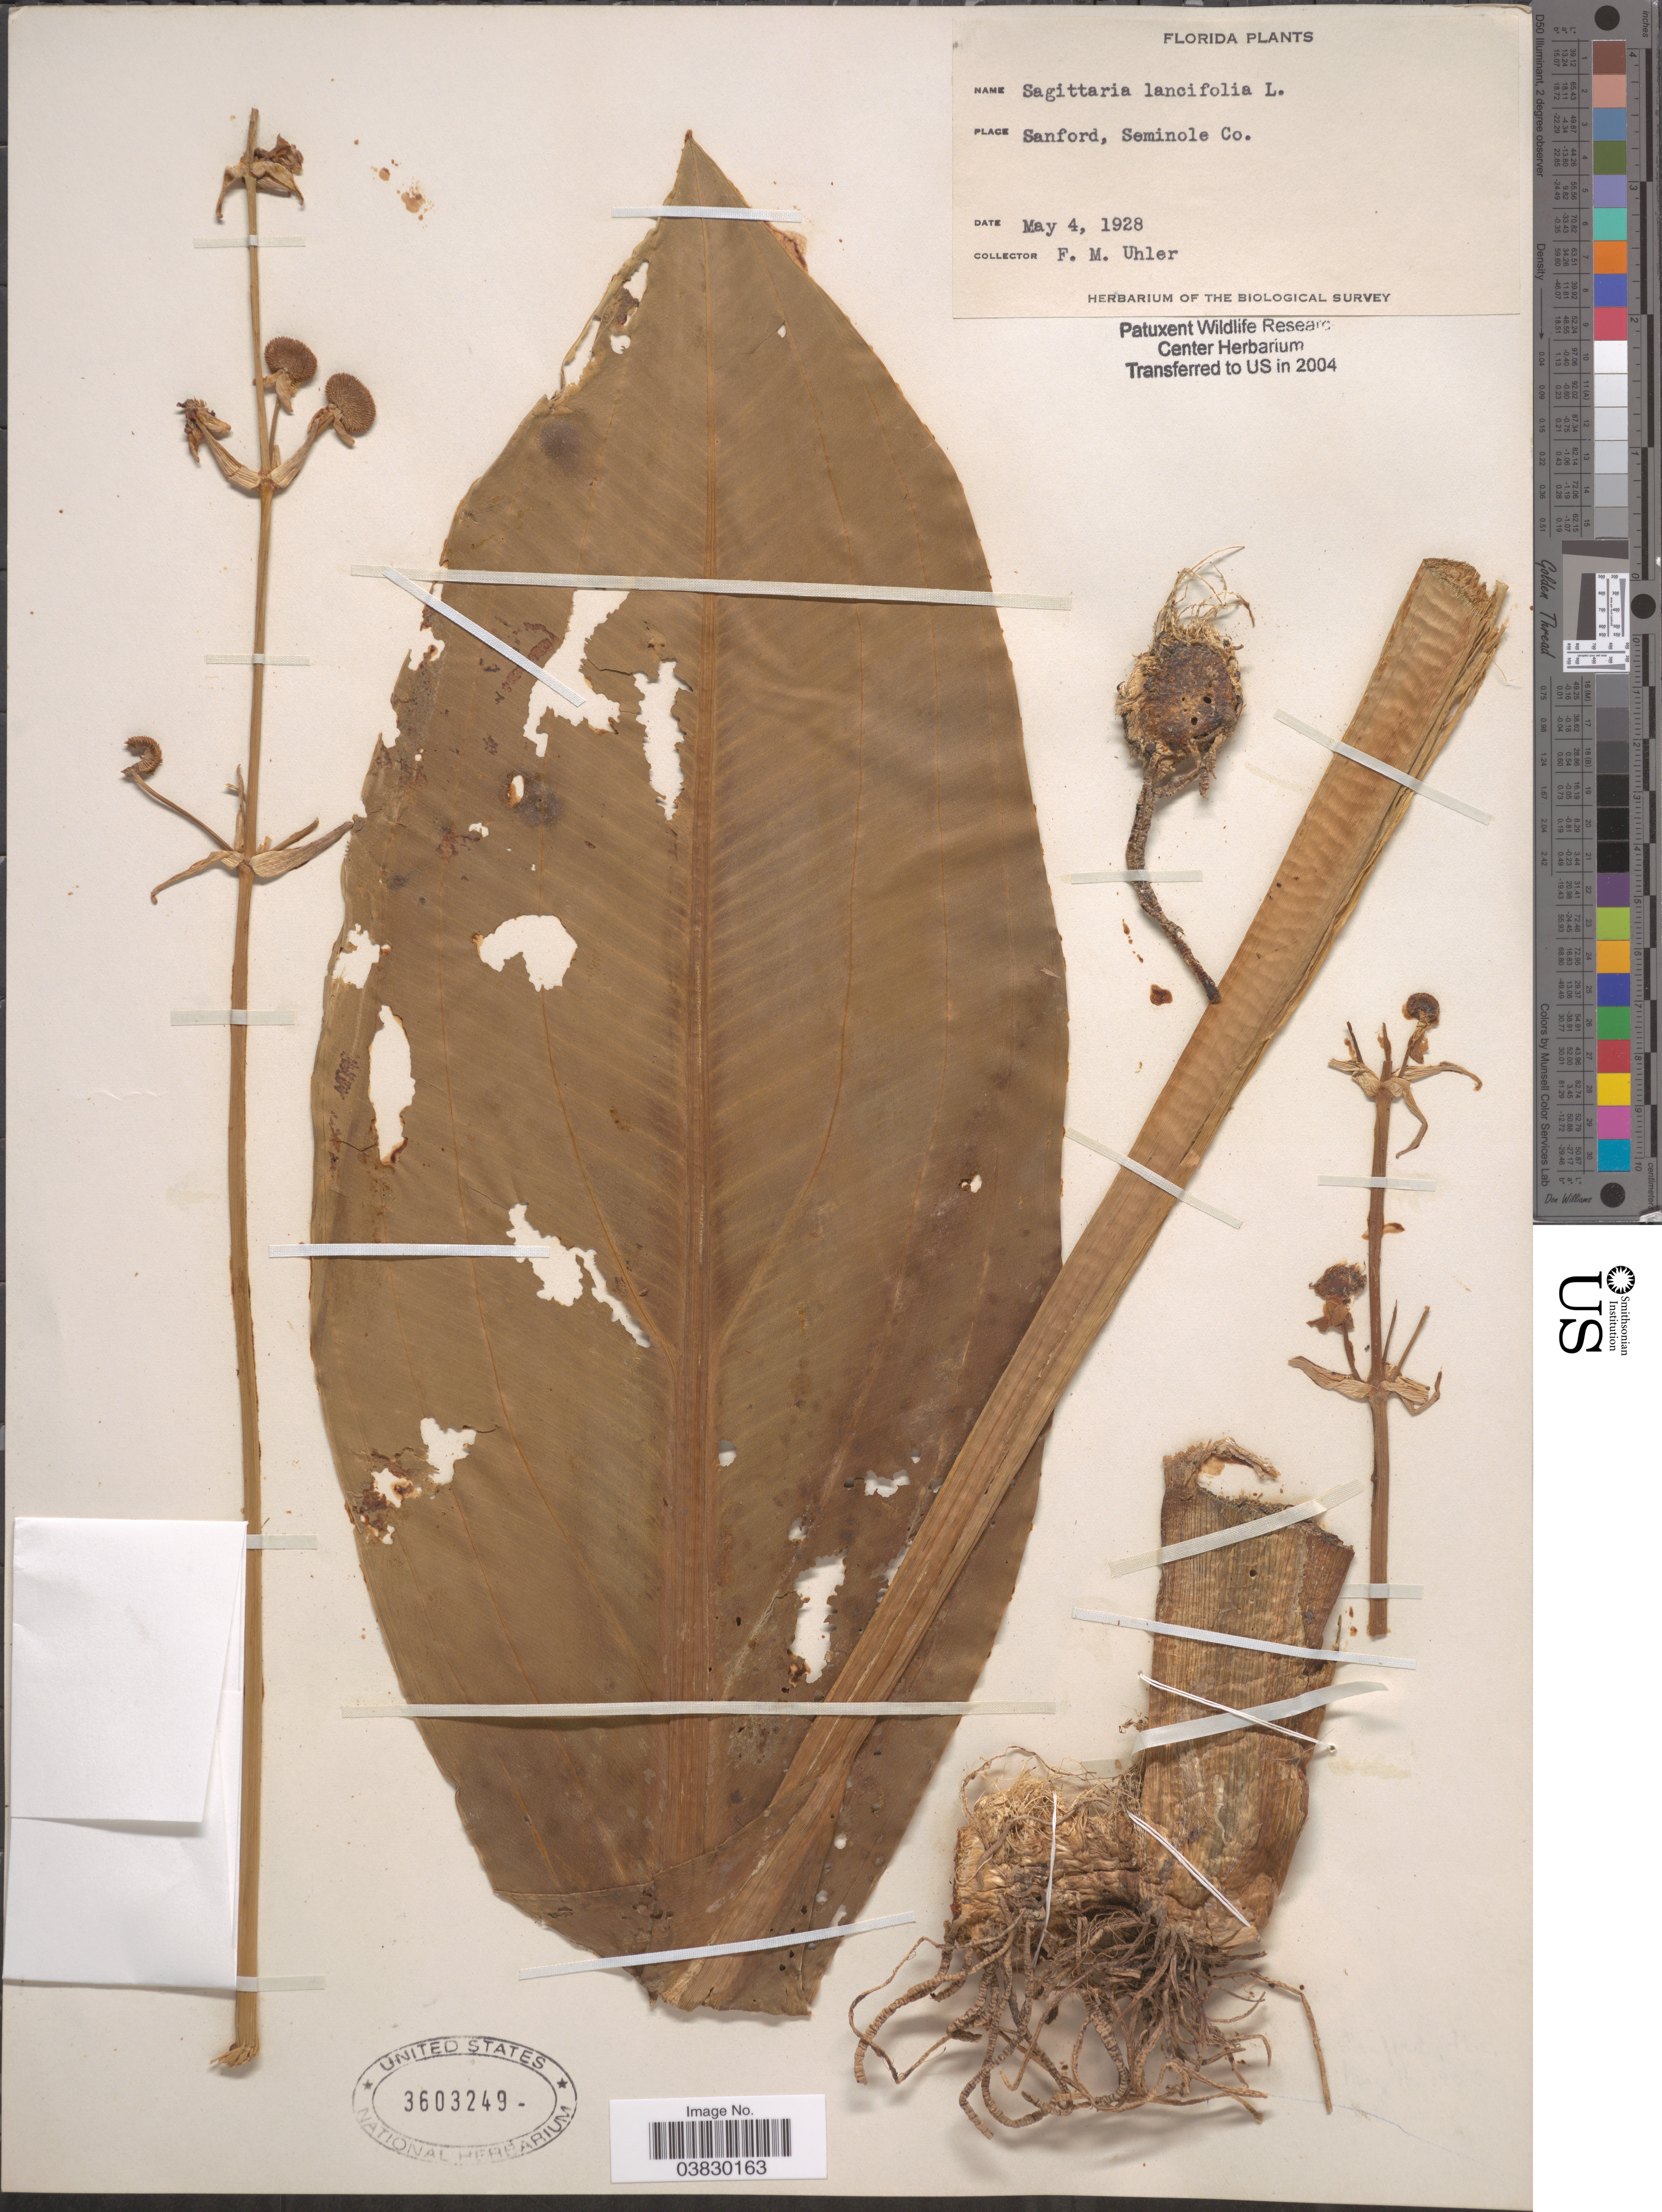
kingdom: Plantae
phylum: Tracheophyta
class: Liliopsida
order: Alismatales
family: Alismataceae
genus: Sagittaria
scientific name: Sagittaria lancifolia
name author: L.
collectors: F. M. Uhler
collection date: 1928-05-04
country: United States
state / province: Florida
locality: Sanford, Seminole Co.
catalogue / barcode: US 3603249